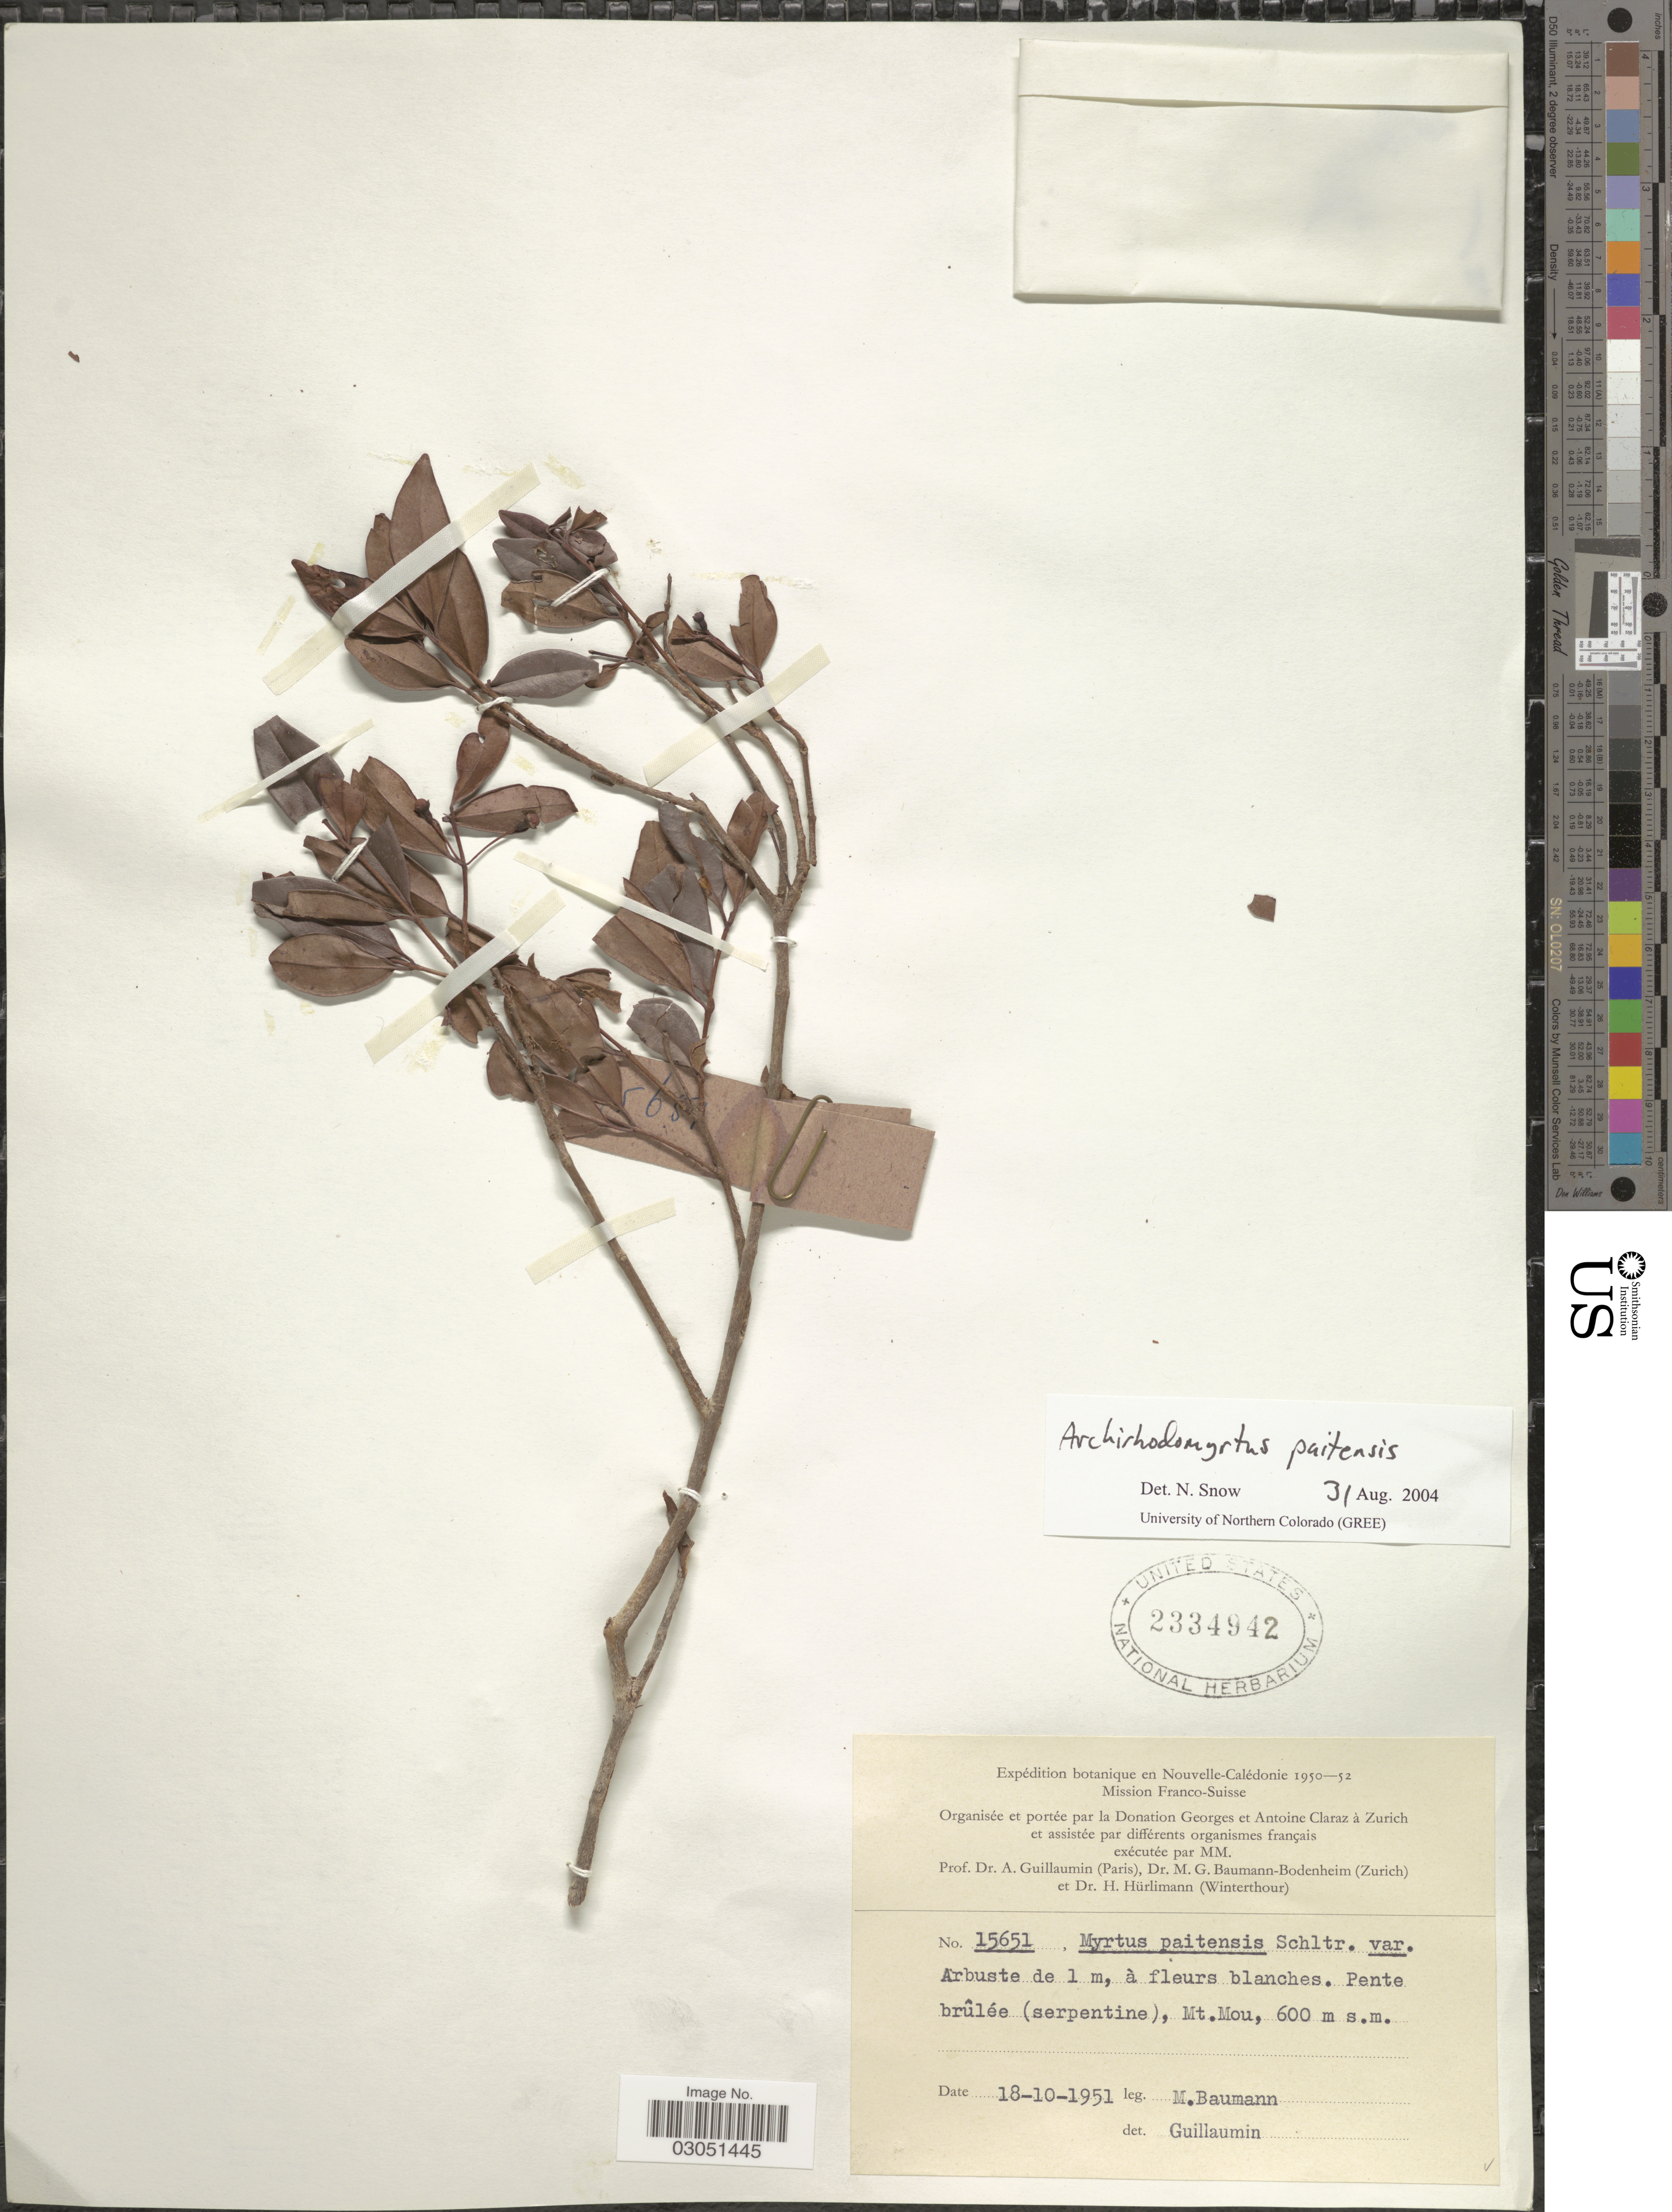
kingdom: Plantae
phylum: Tracheophyta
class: Magnoliopsida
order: Myrtales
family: Myrtaceae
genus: Archirhodomyrtus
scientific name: Archirhodomyrtus paitensis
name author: (Schltr.) Burret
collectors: M. Baumann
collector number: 15651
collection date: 1951-10-18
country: New Caledonia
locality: Nouvelle-Calédonie, Pente brûlée (serpentine), Mt. Mou.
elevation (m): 600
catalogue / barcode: US 2334942